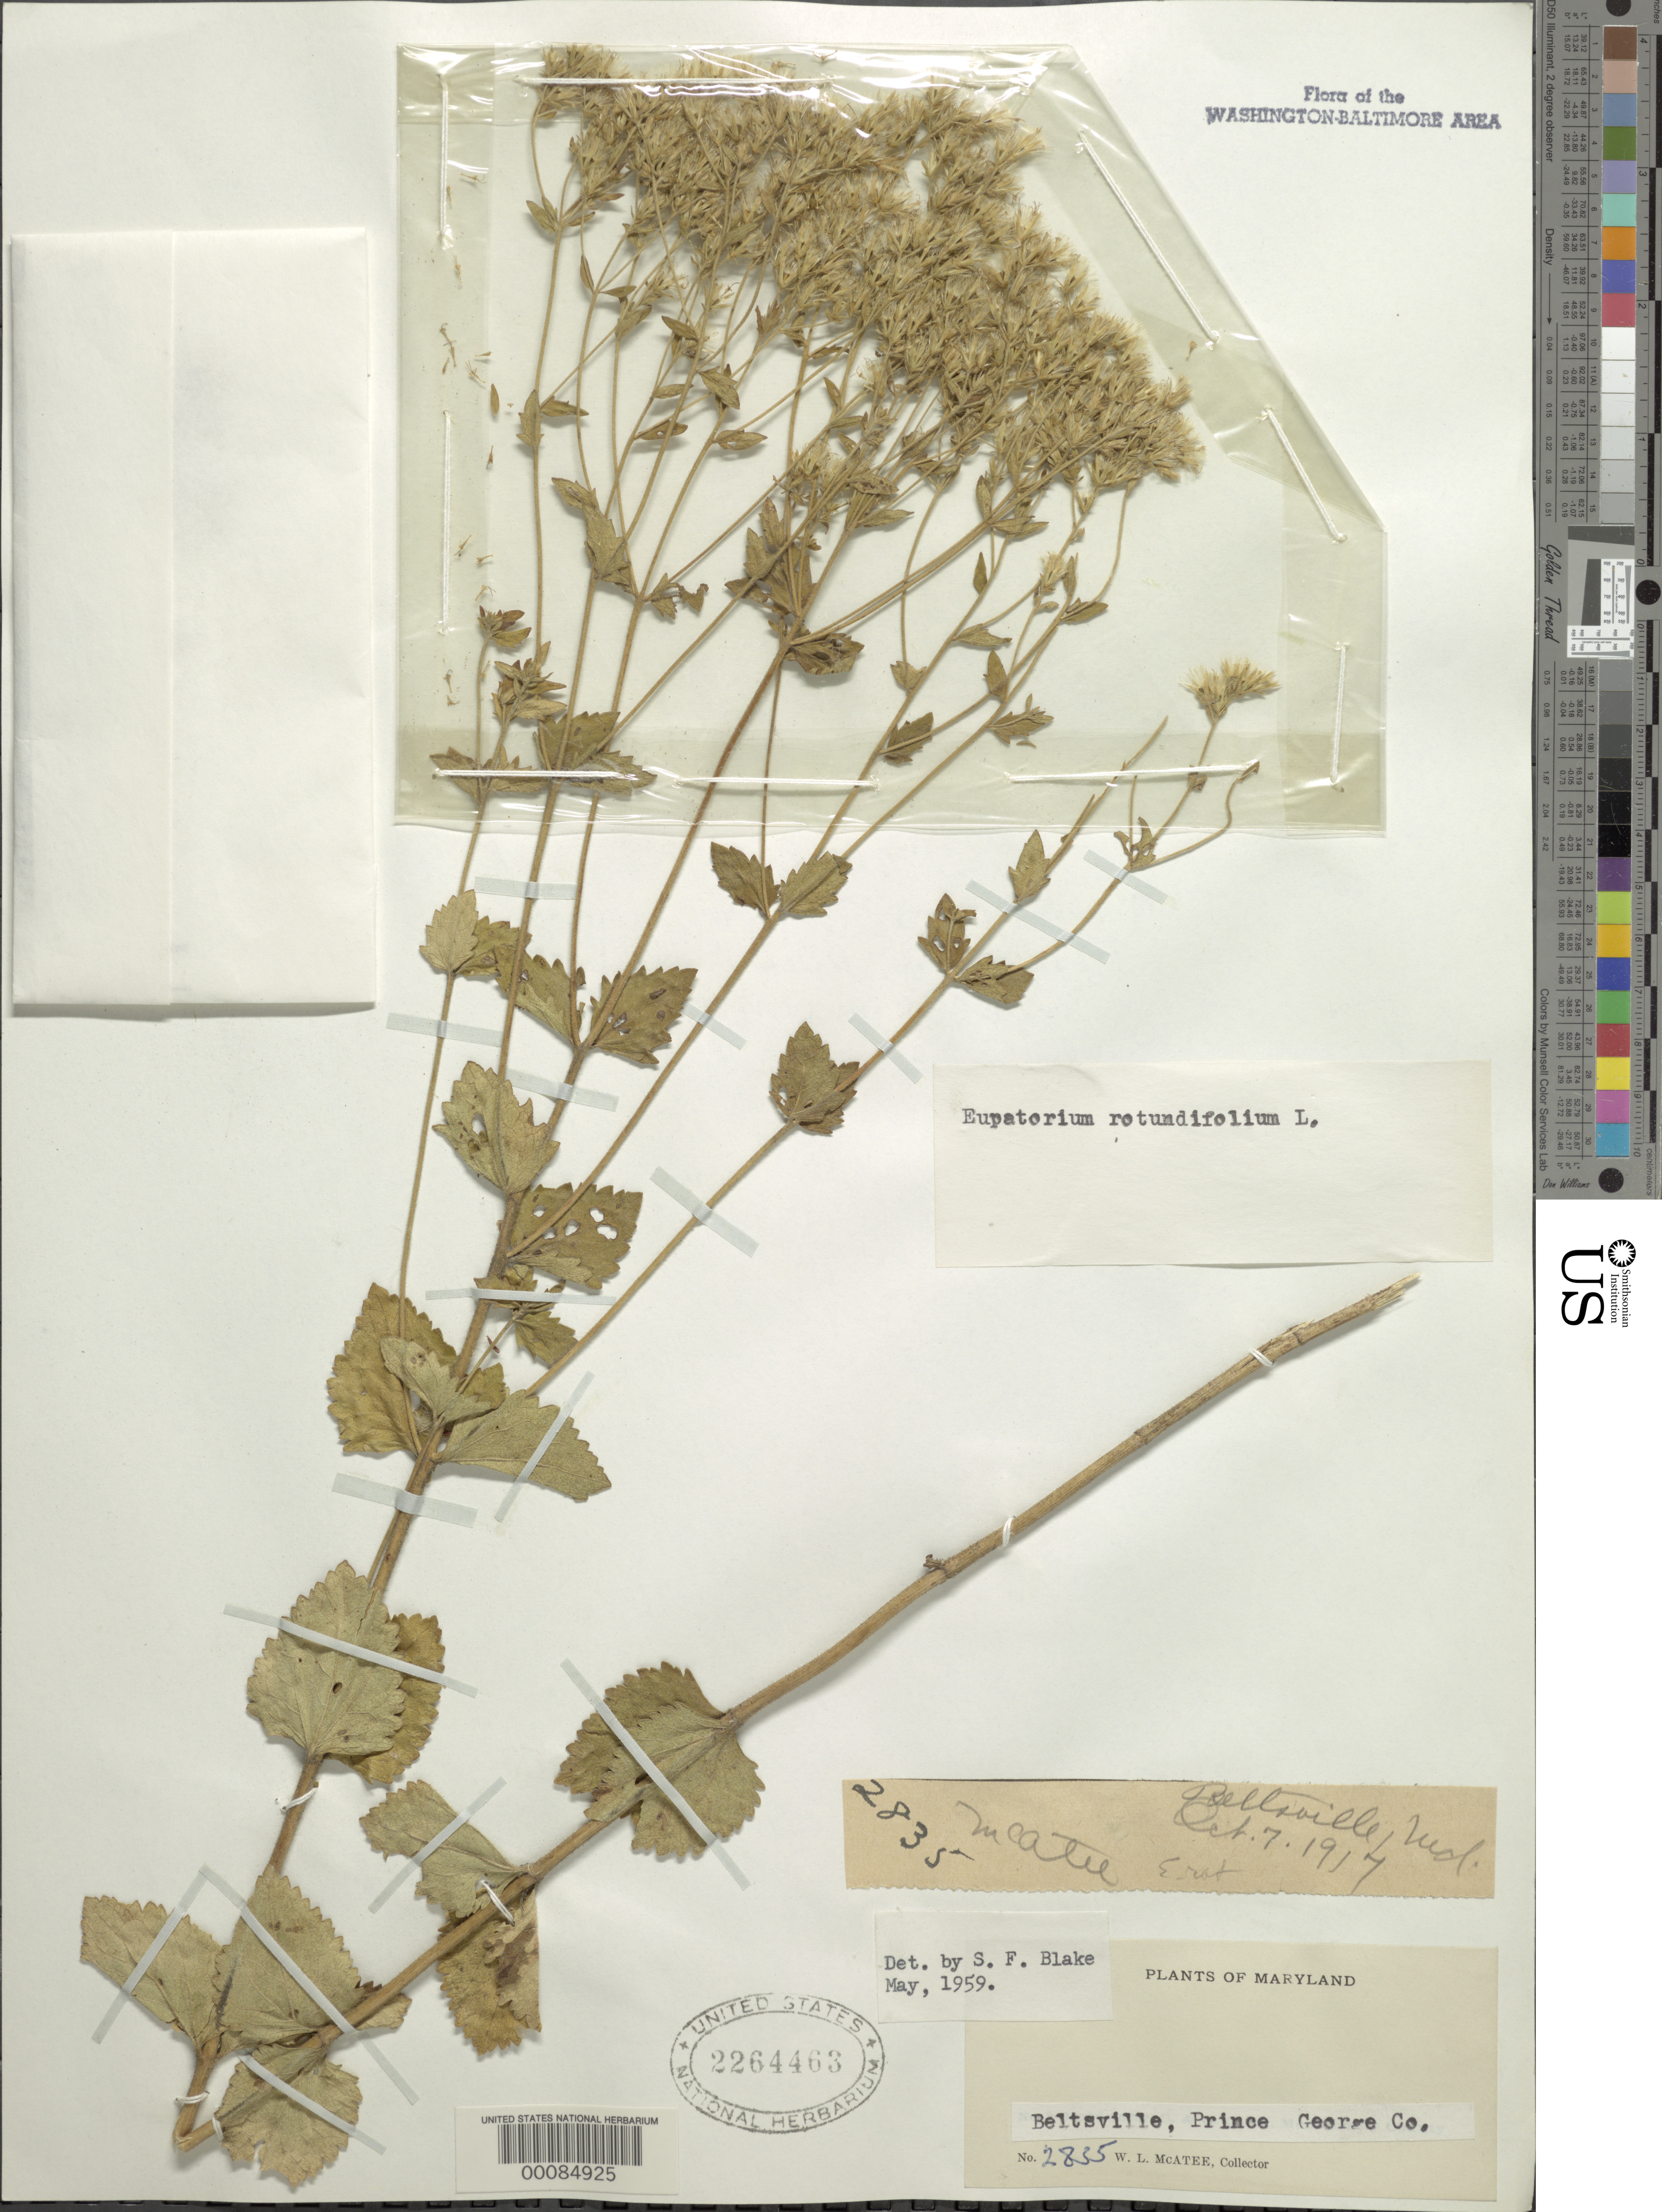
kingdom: Plantae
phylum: Tracheophyta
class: Magnoliopsida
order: Asterales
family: Asteraceae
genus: Eupatorium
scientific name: Eupatorium rotundifolium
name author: L.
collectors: W. McAtee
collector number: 2835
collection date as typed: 07 Oct 1917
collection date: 1917-10-07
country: United States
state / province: Maryland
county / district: Prince George's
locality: Beltsville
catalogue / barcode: US 2264463